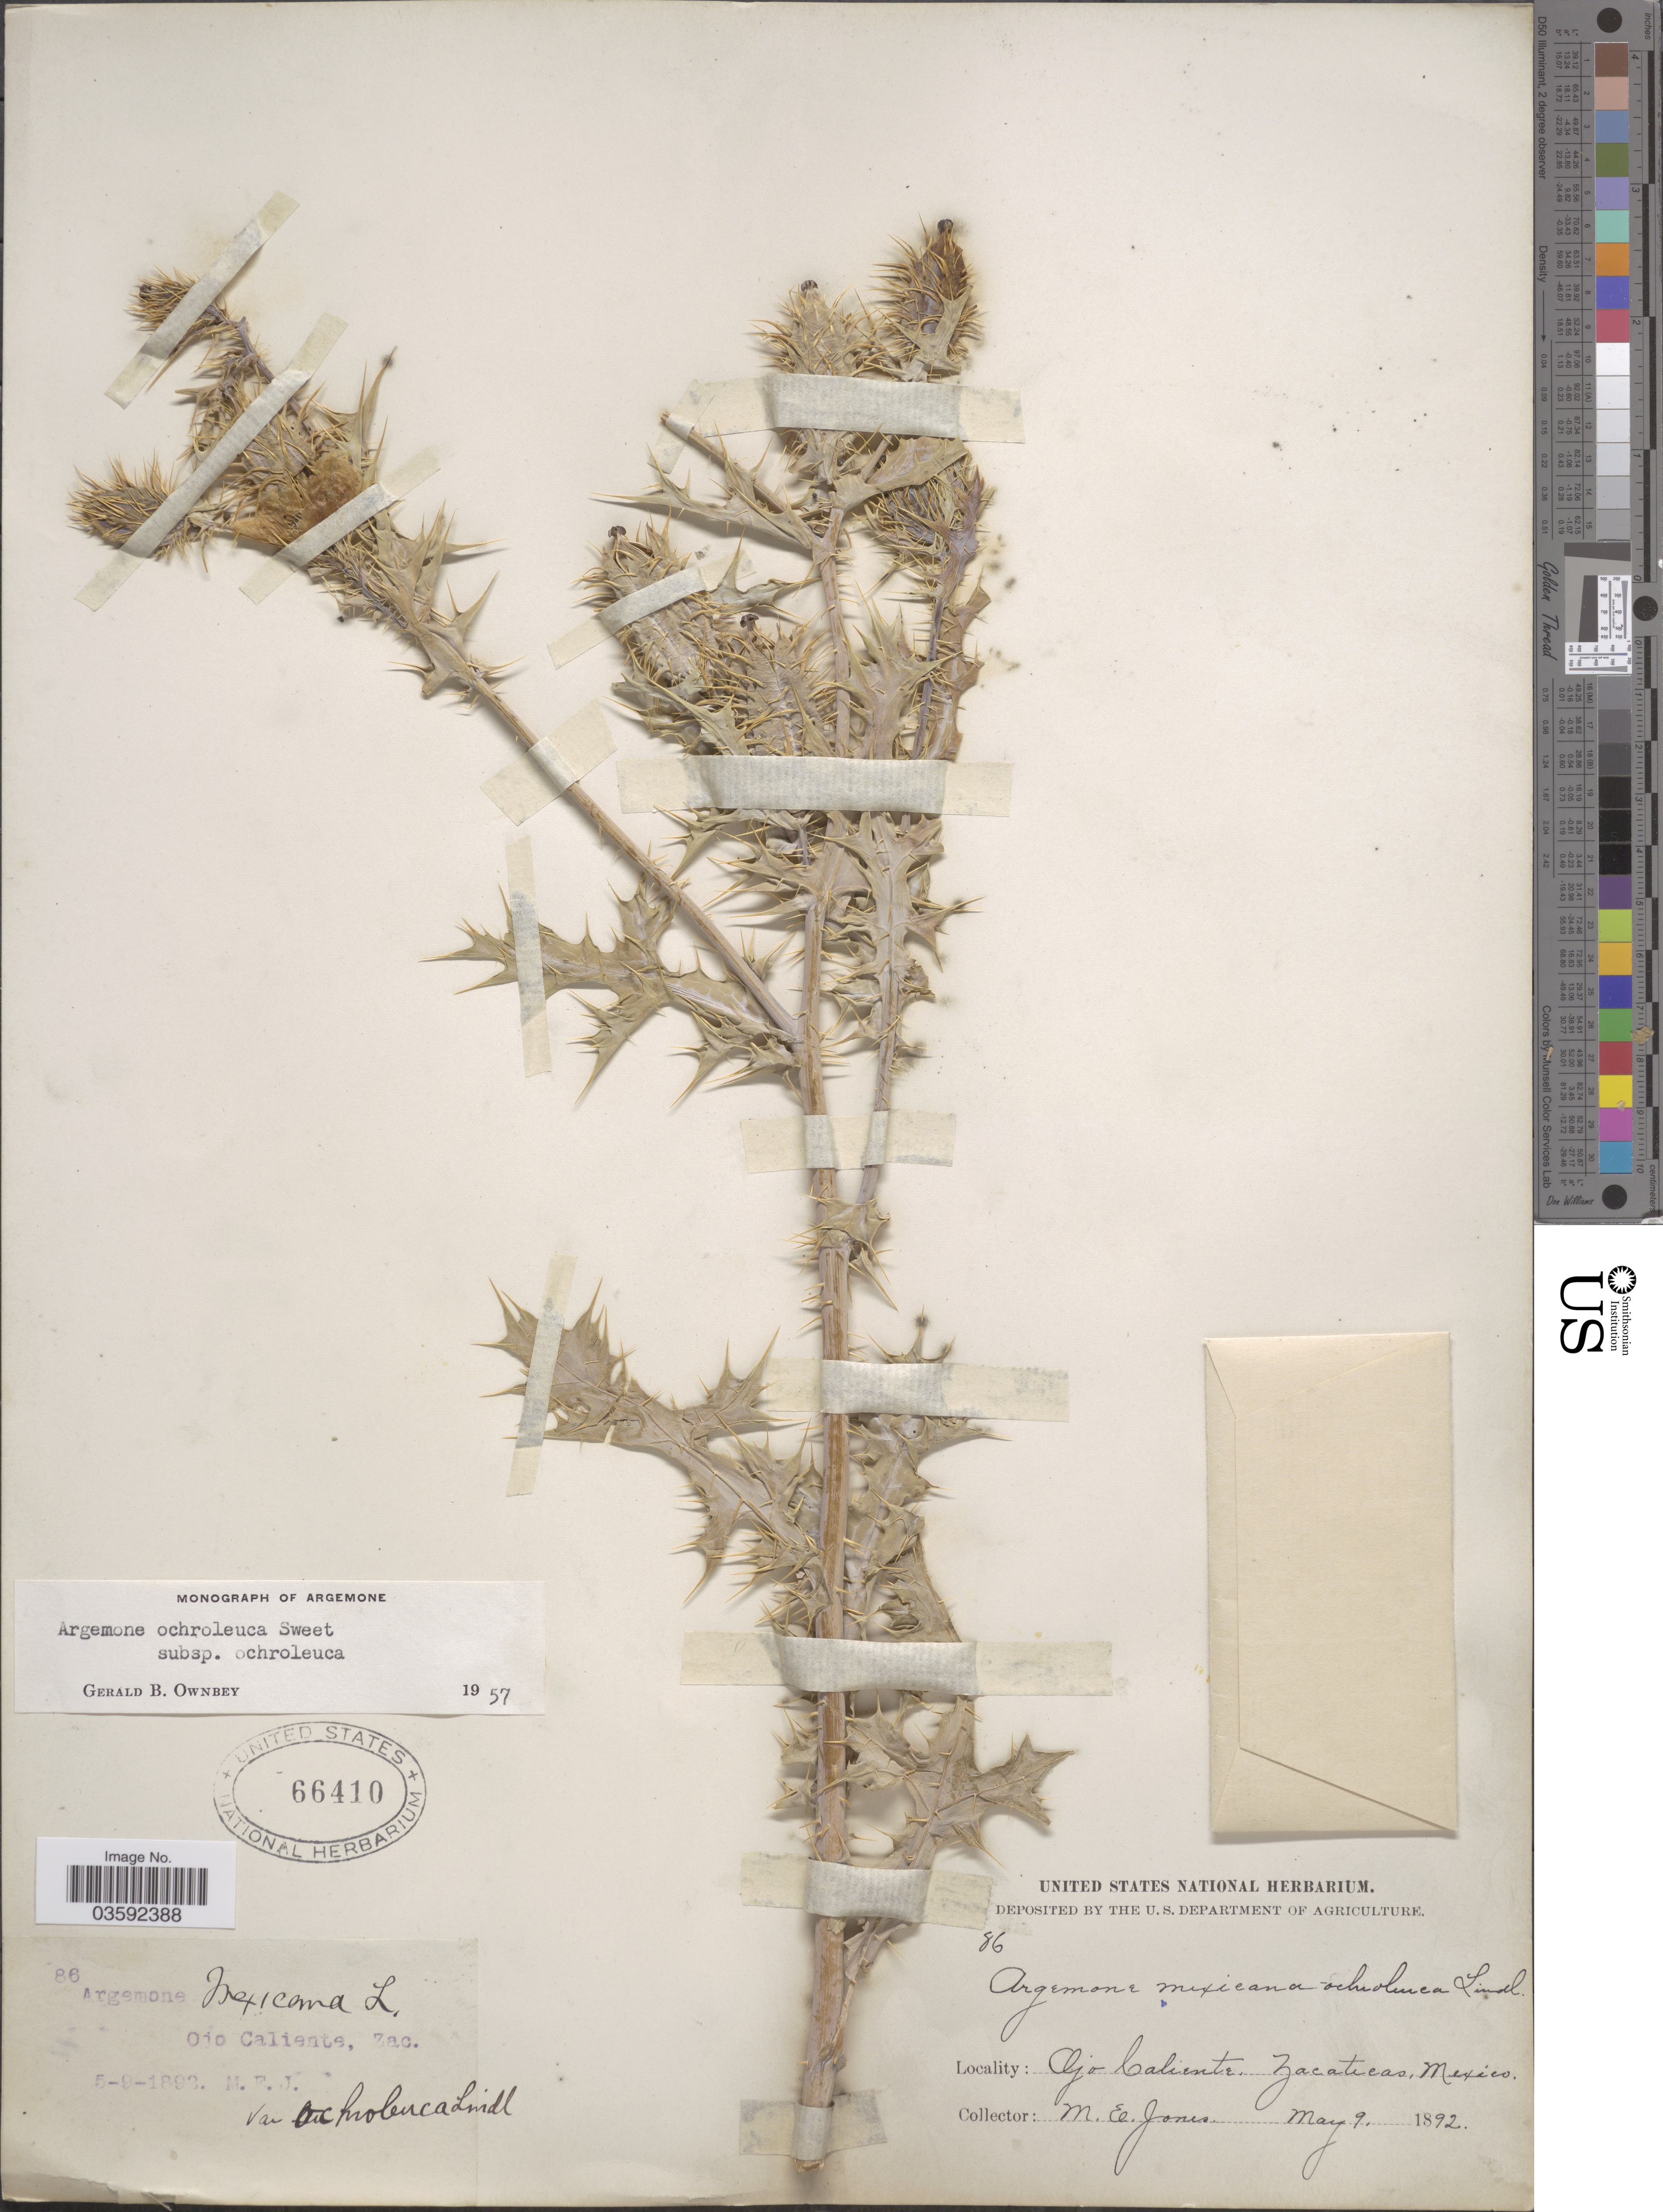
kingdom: Plantae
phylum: Tracheophyta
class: Magnoliopsida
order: Ranunculales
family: Papaveraceae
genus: Argemone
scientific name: Argemone ochroleuca subsp. ochroleuca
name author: Sweet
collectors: M. E. Jones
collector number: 86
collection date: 1892-05-09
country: Mexico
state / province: Zacatecas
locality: Ojo Caliente.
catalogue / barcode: US 66410